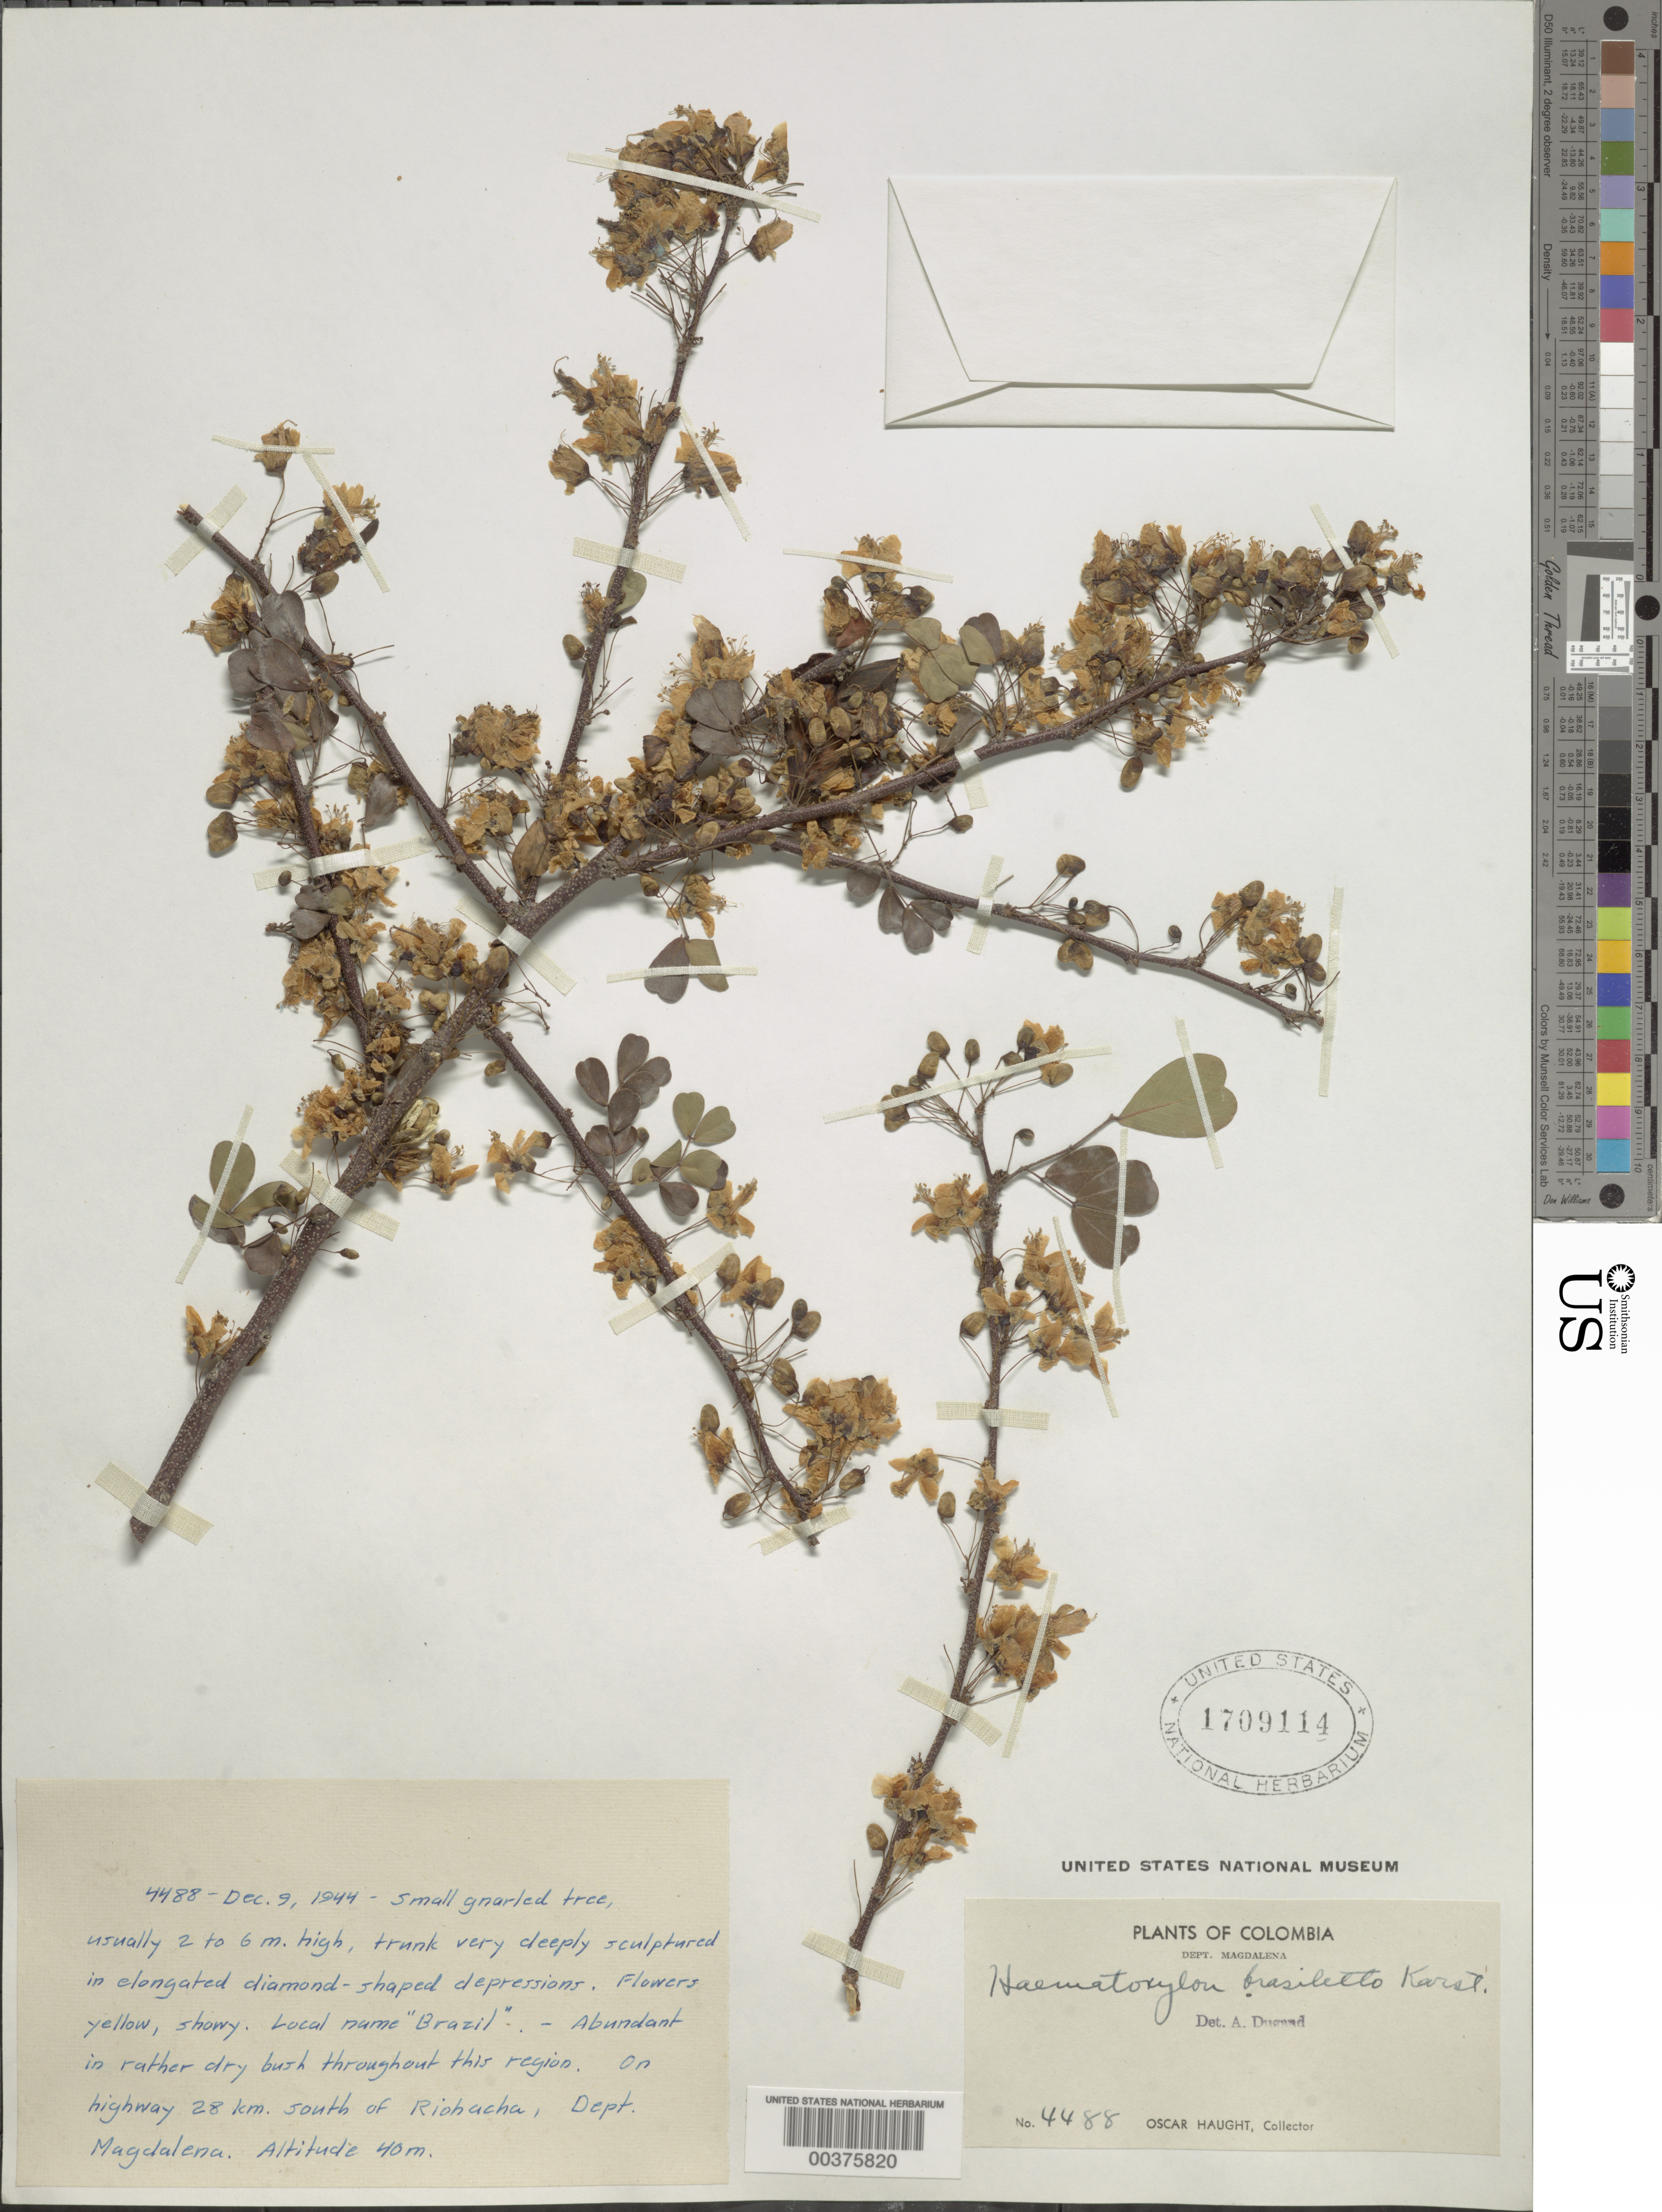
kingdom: Plantae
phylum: Tracheophyta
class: Magnoliopsida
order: Fabales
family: Fabaceae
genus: Haematoxylum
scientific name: Haematoxylum brasiletto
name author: H. Karst.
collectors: O. L. Haught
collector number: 4488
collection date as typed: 09 Dec 1944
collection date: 1944-12-09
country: Colombia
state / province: Magdalena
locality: On highway 28 km S of Rio Hacha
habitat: In rather dry bush throughout the region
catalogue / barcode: US 1709114